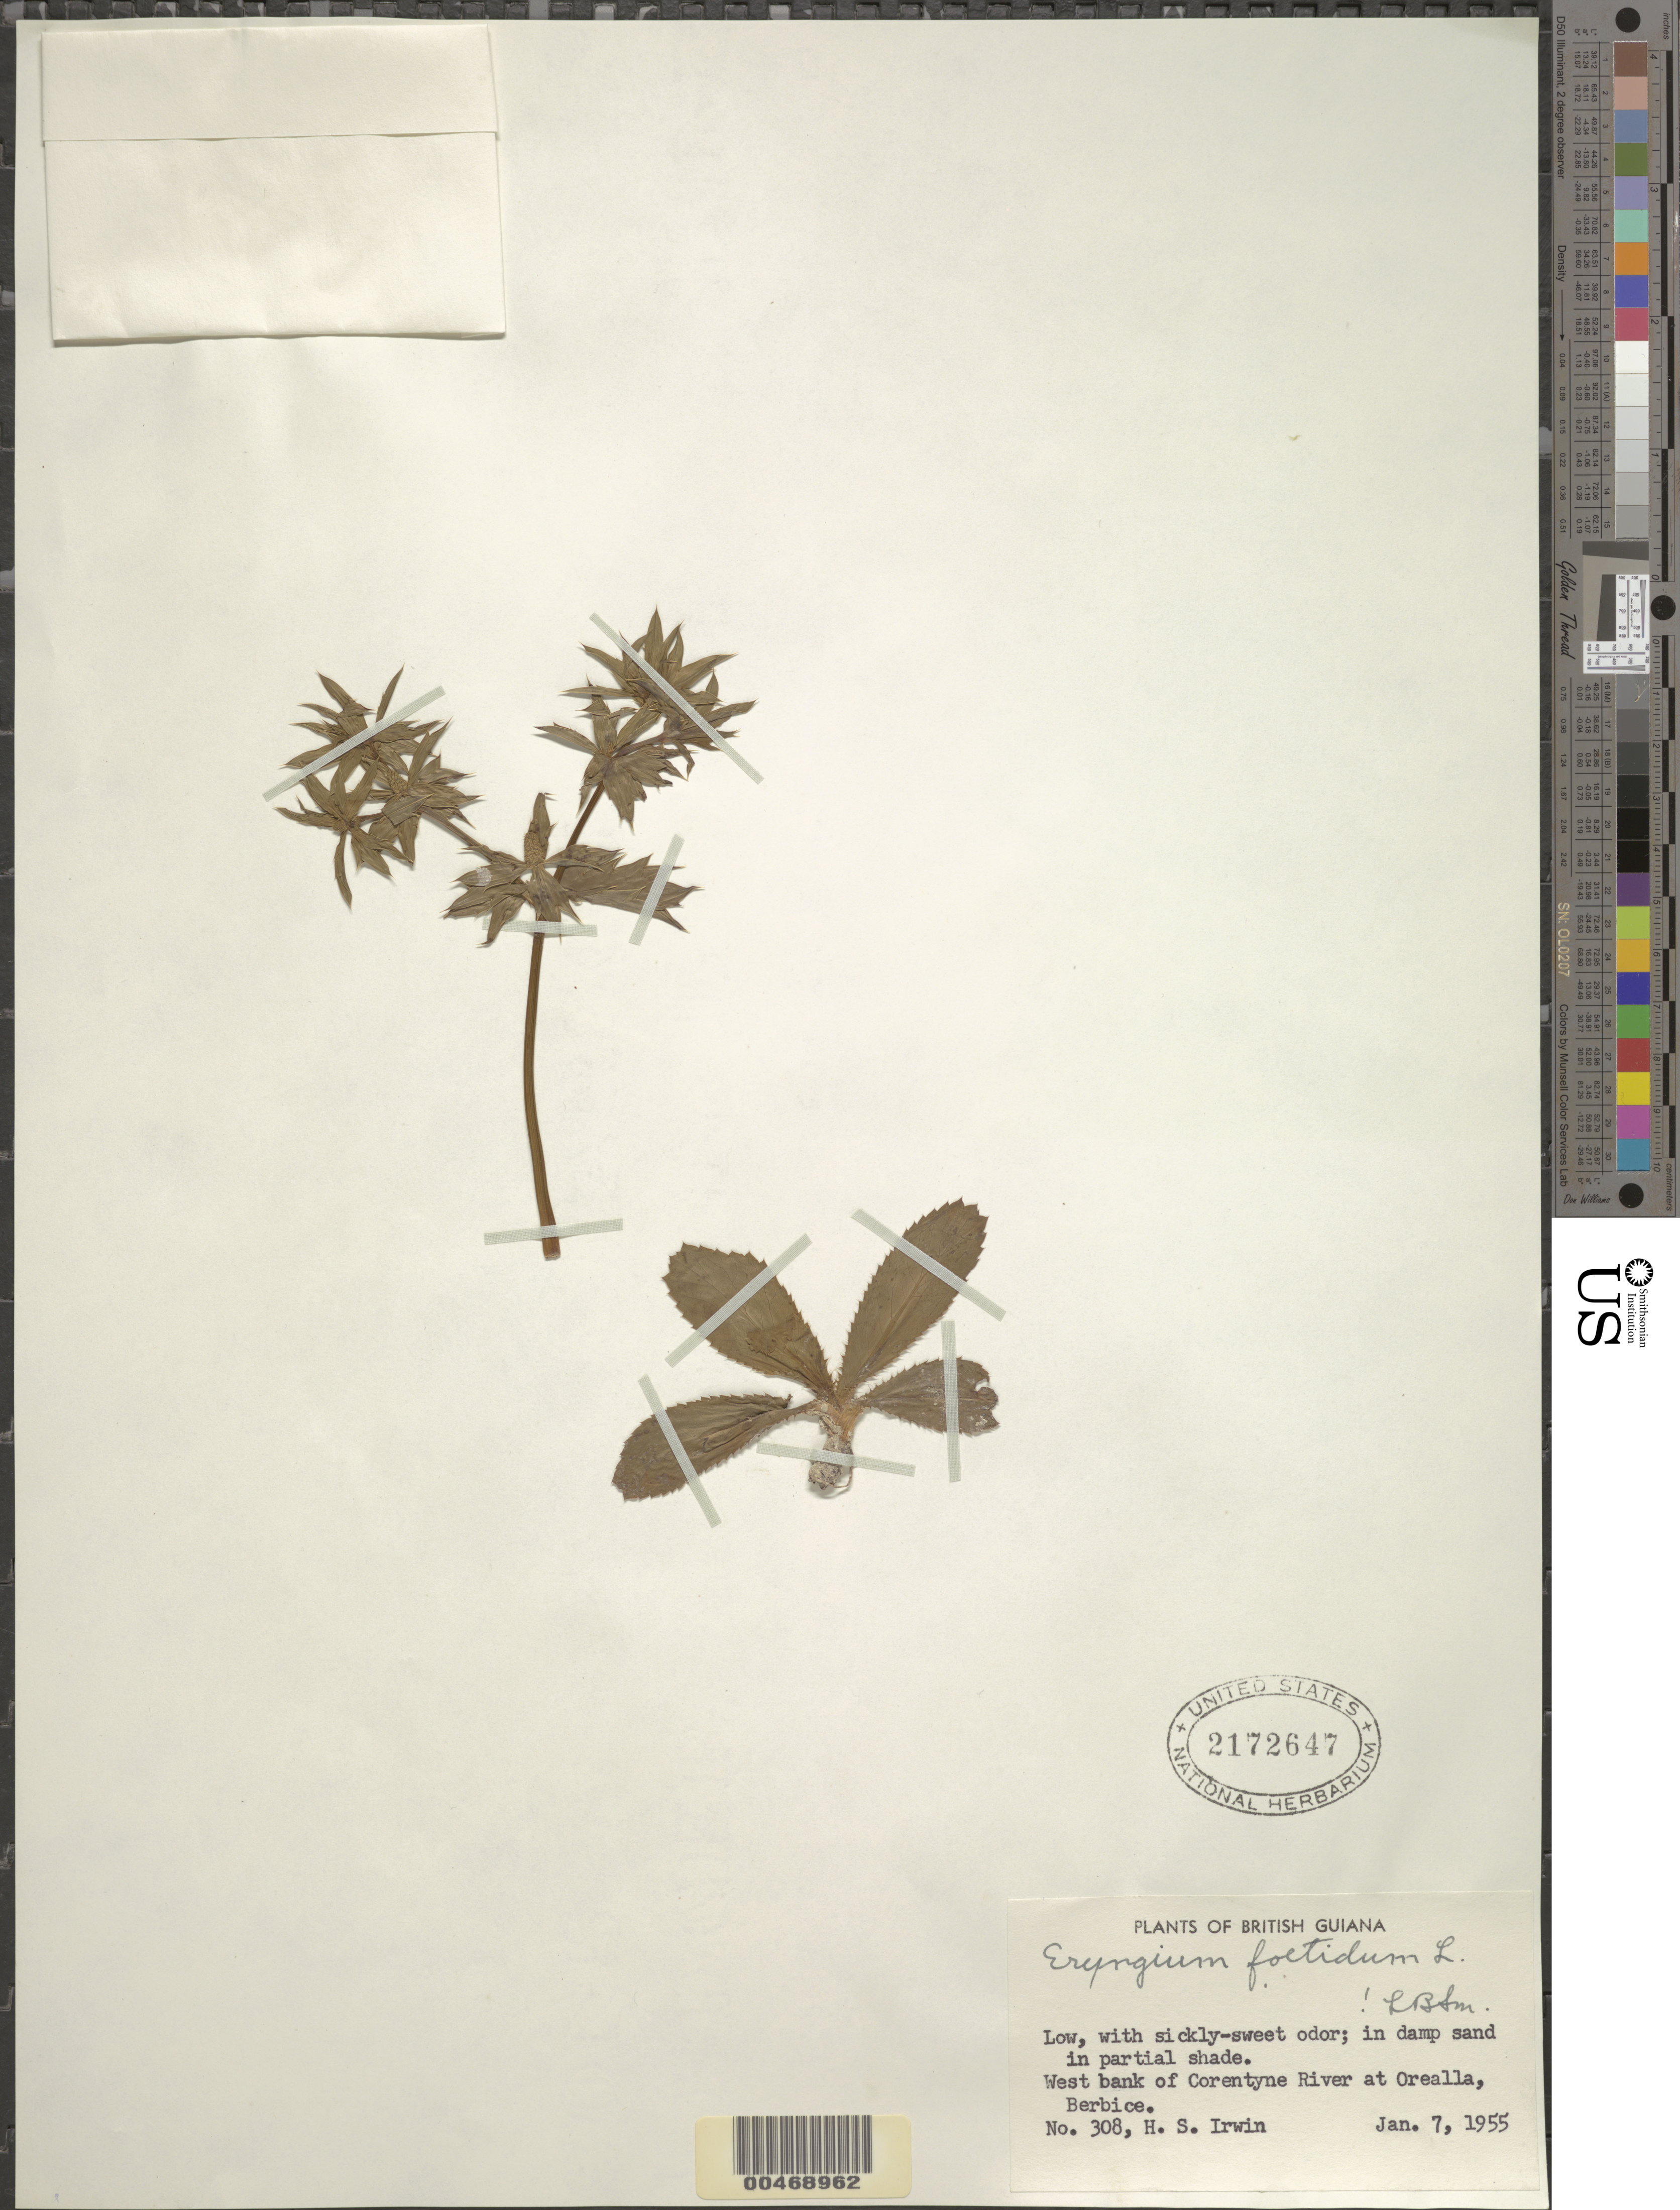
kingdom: Plantae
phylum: Tracheophyta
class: Magnoliopsida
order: Apiales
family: Apiaceae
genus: Eryngium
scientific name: Eryngium foetidum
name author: L.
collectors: H. Irwin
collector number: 308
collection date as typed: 7-Jan-55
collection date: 1955-01-07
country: Guyana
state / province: E. Berbice-Corentyne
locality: Orealla Savanna, Orealla Indian Reservation, Corentyne River, Berbice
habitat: Damp sand in partial shade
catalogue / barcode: US 2172647